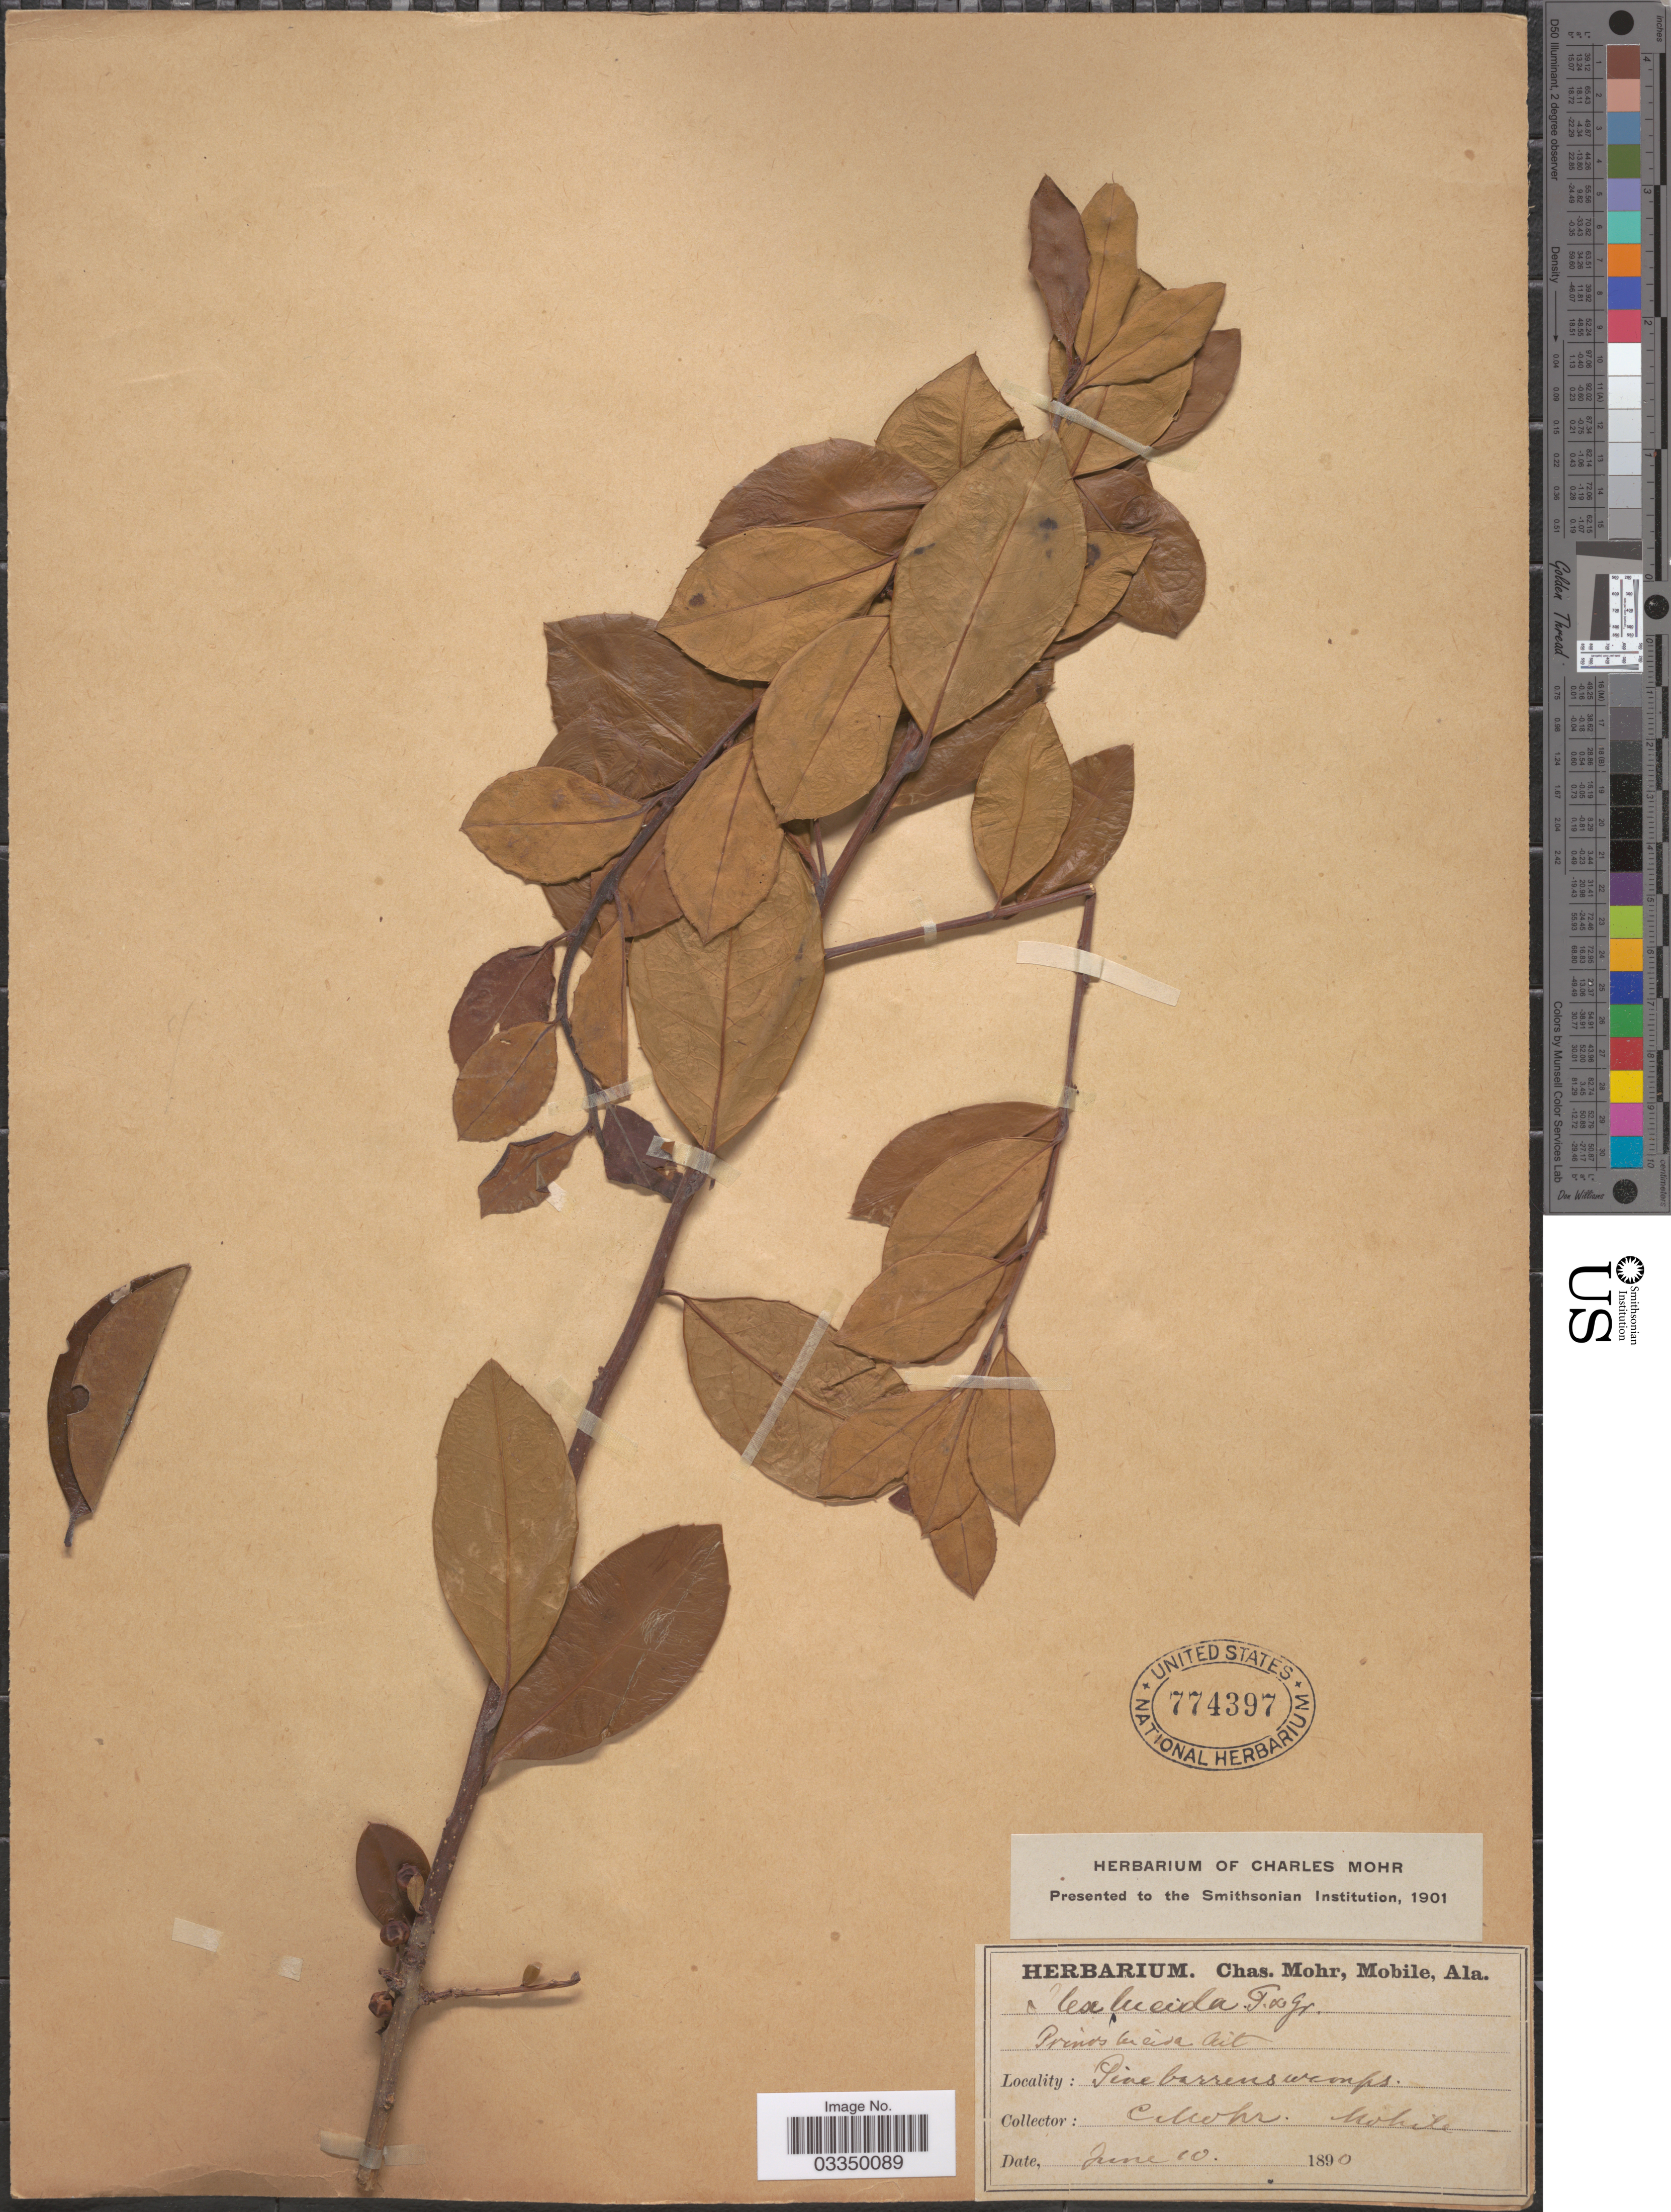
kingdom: Plantae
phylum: Tracheophyta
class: Magnoliopsida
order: Aquifoliales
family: Aquifoliaceae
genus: Ilex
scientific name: Ilex lucida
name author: Torr. & A. Gray ex S. Watson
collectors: C. Mohr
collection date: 1890-06-10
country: United States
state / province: Alabama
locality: Pine barrenswamps.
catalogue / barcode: US 774397